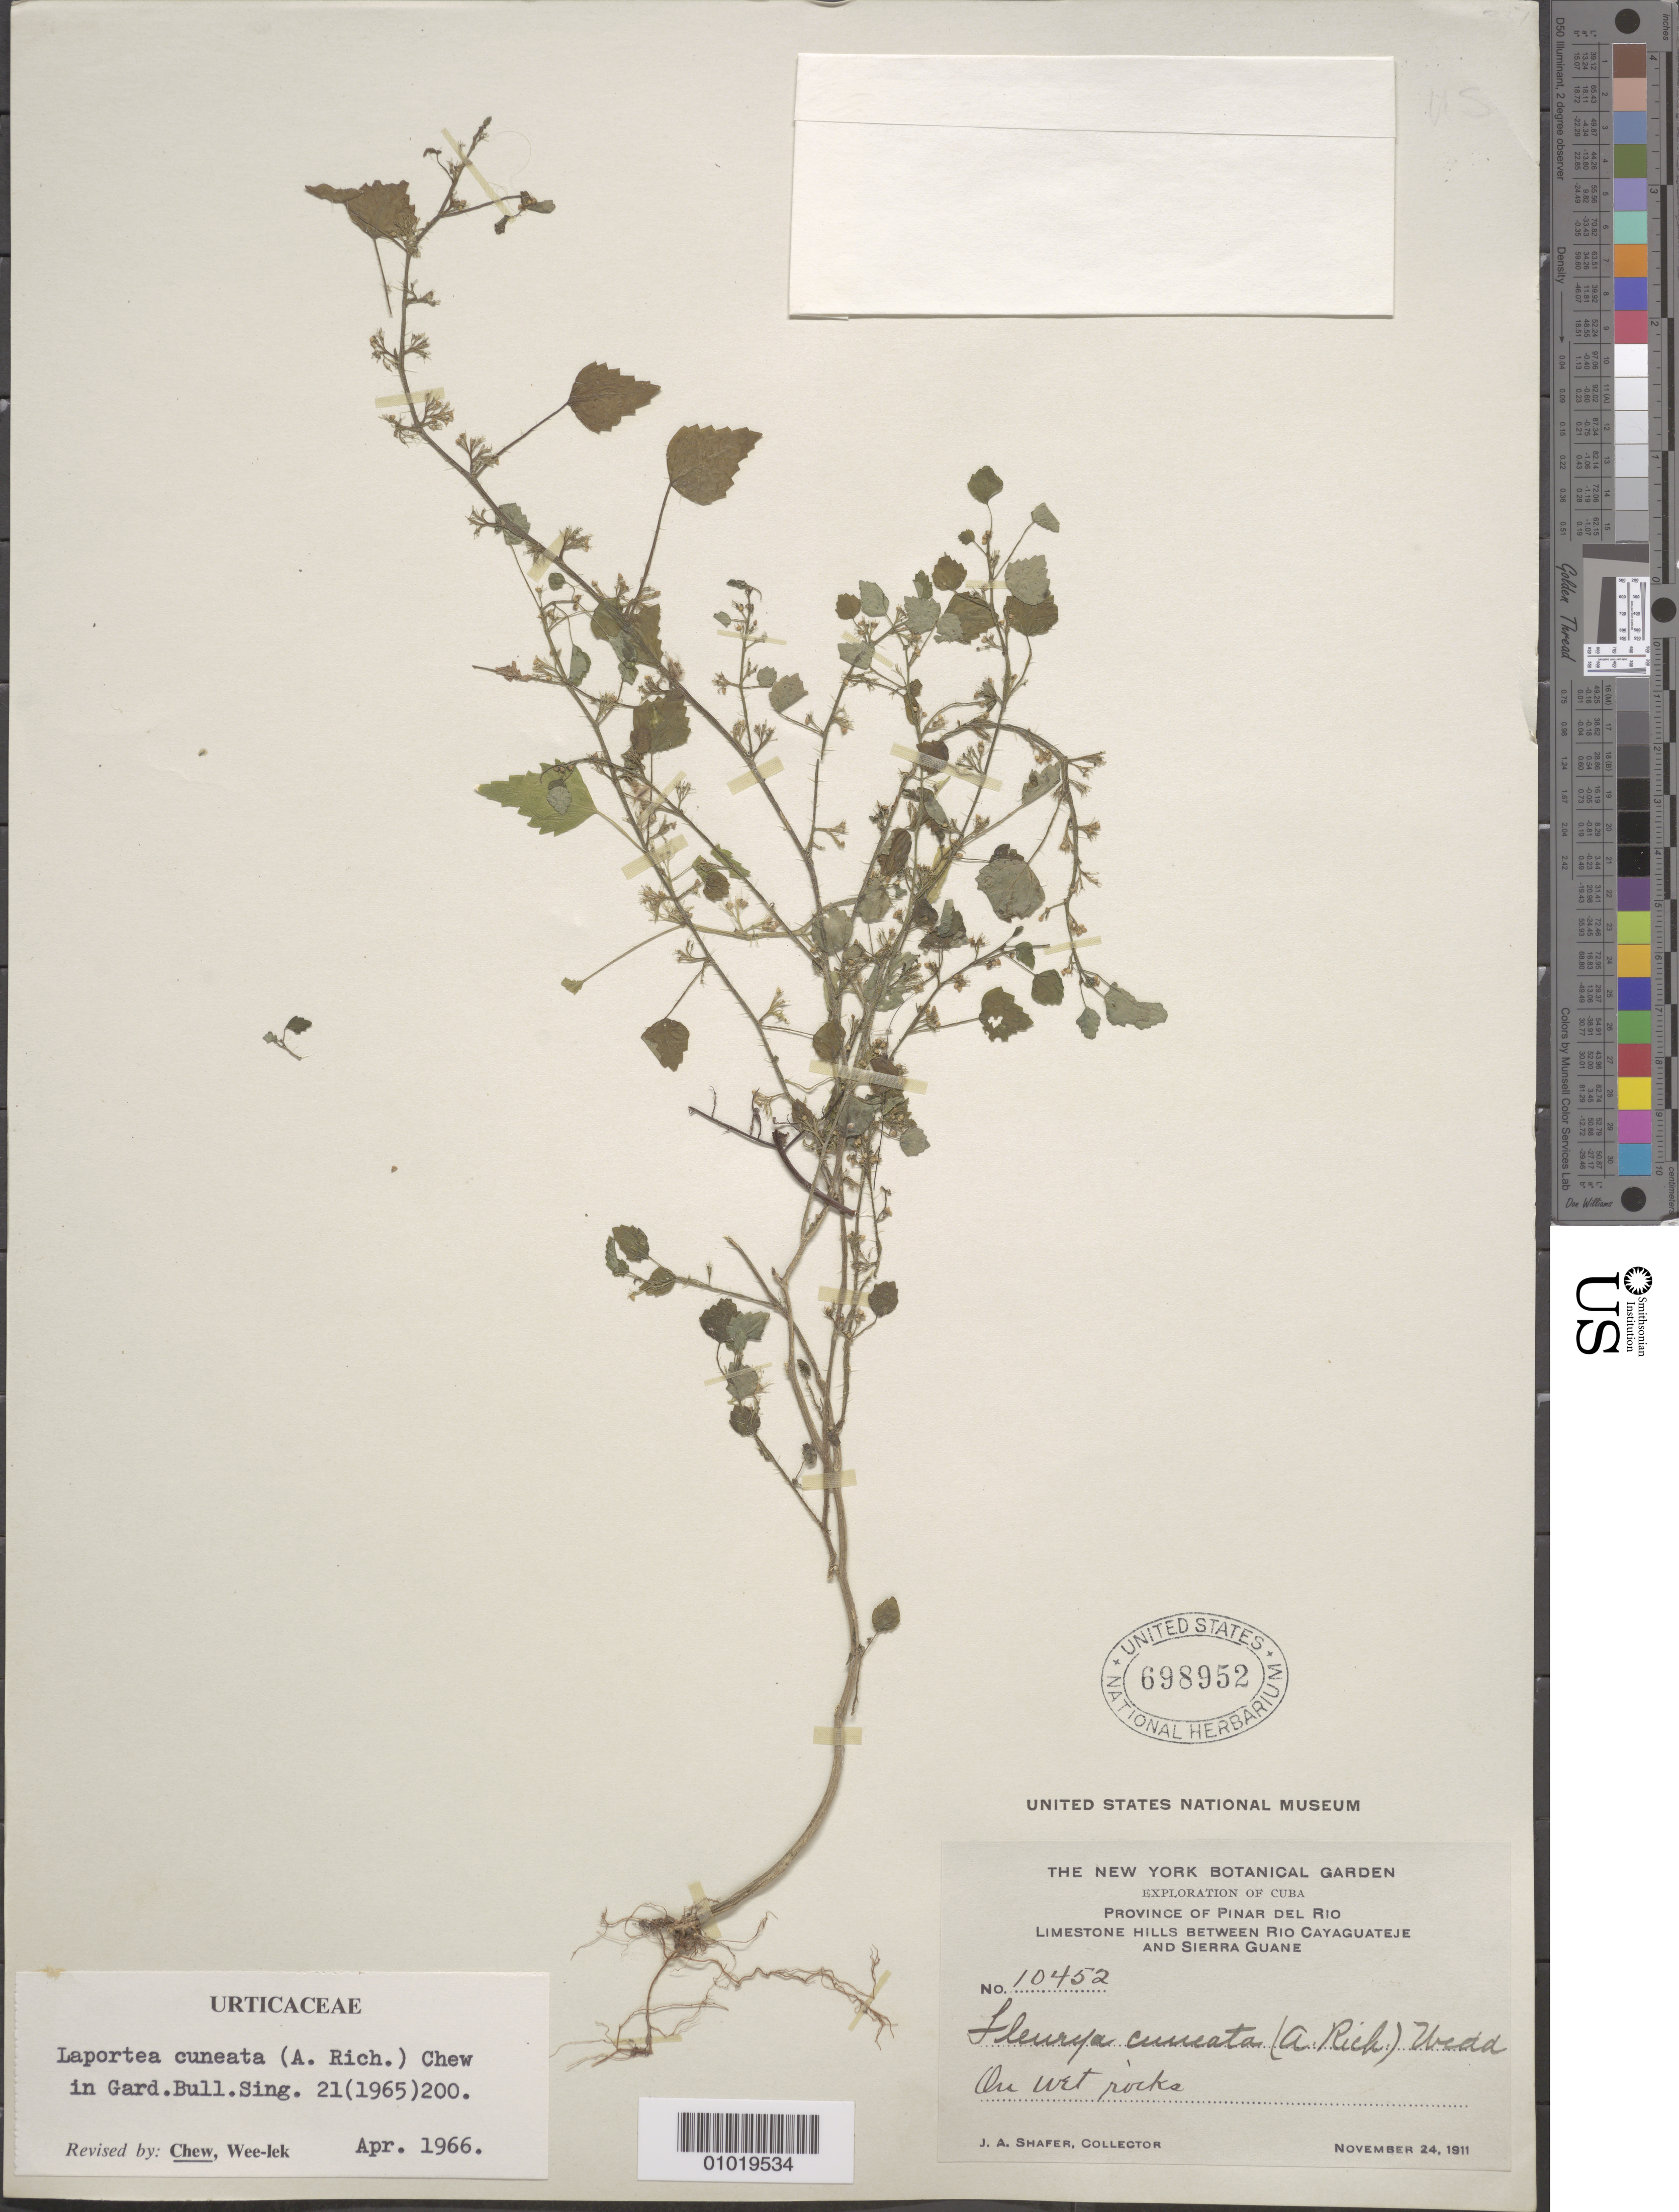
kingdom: Plantae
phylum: Tracheophyta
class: Magnoliopsida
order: Rosales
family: Urticaceae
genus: Laportea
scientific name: Laportea cuneata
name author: (A. Rich.) Chew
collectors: J. A. Shafer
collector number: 10452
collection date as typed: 24 Nov 1911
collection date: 1911-11-24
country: Cuba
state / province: Pinar del Rio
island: Cuba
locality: Province of Pinar del Rio Limestone hills between Rio Cayaguateje and Sierra Guane On wet rocks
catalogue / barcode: US 698952